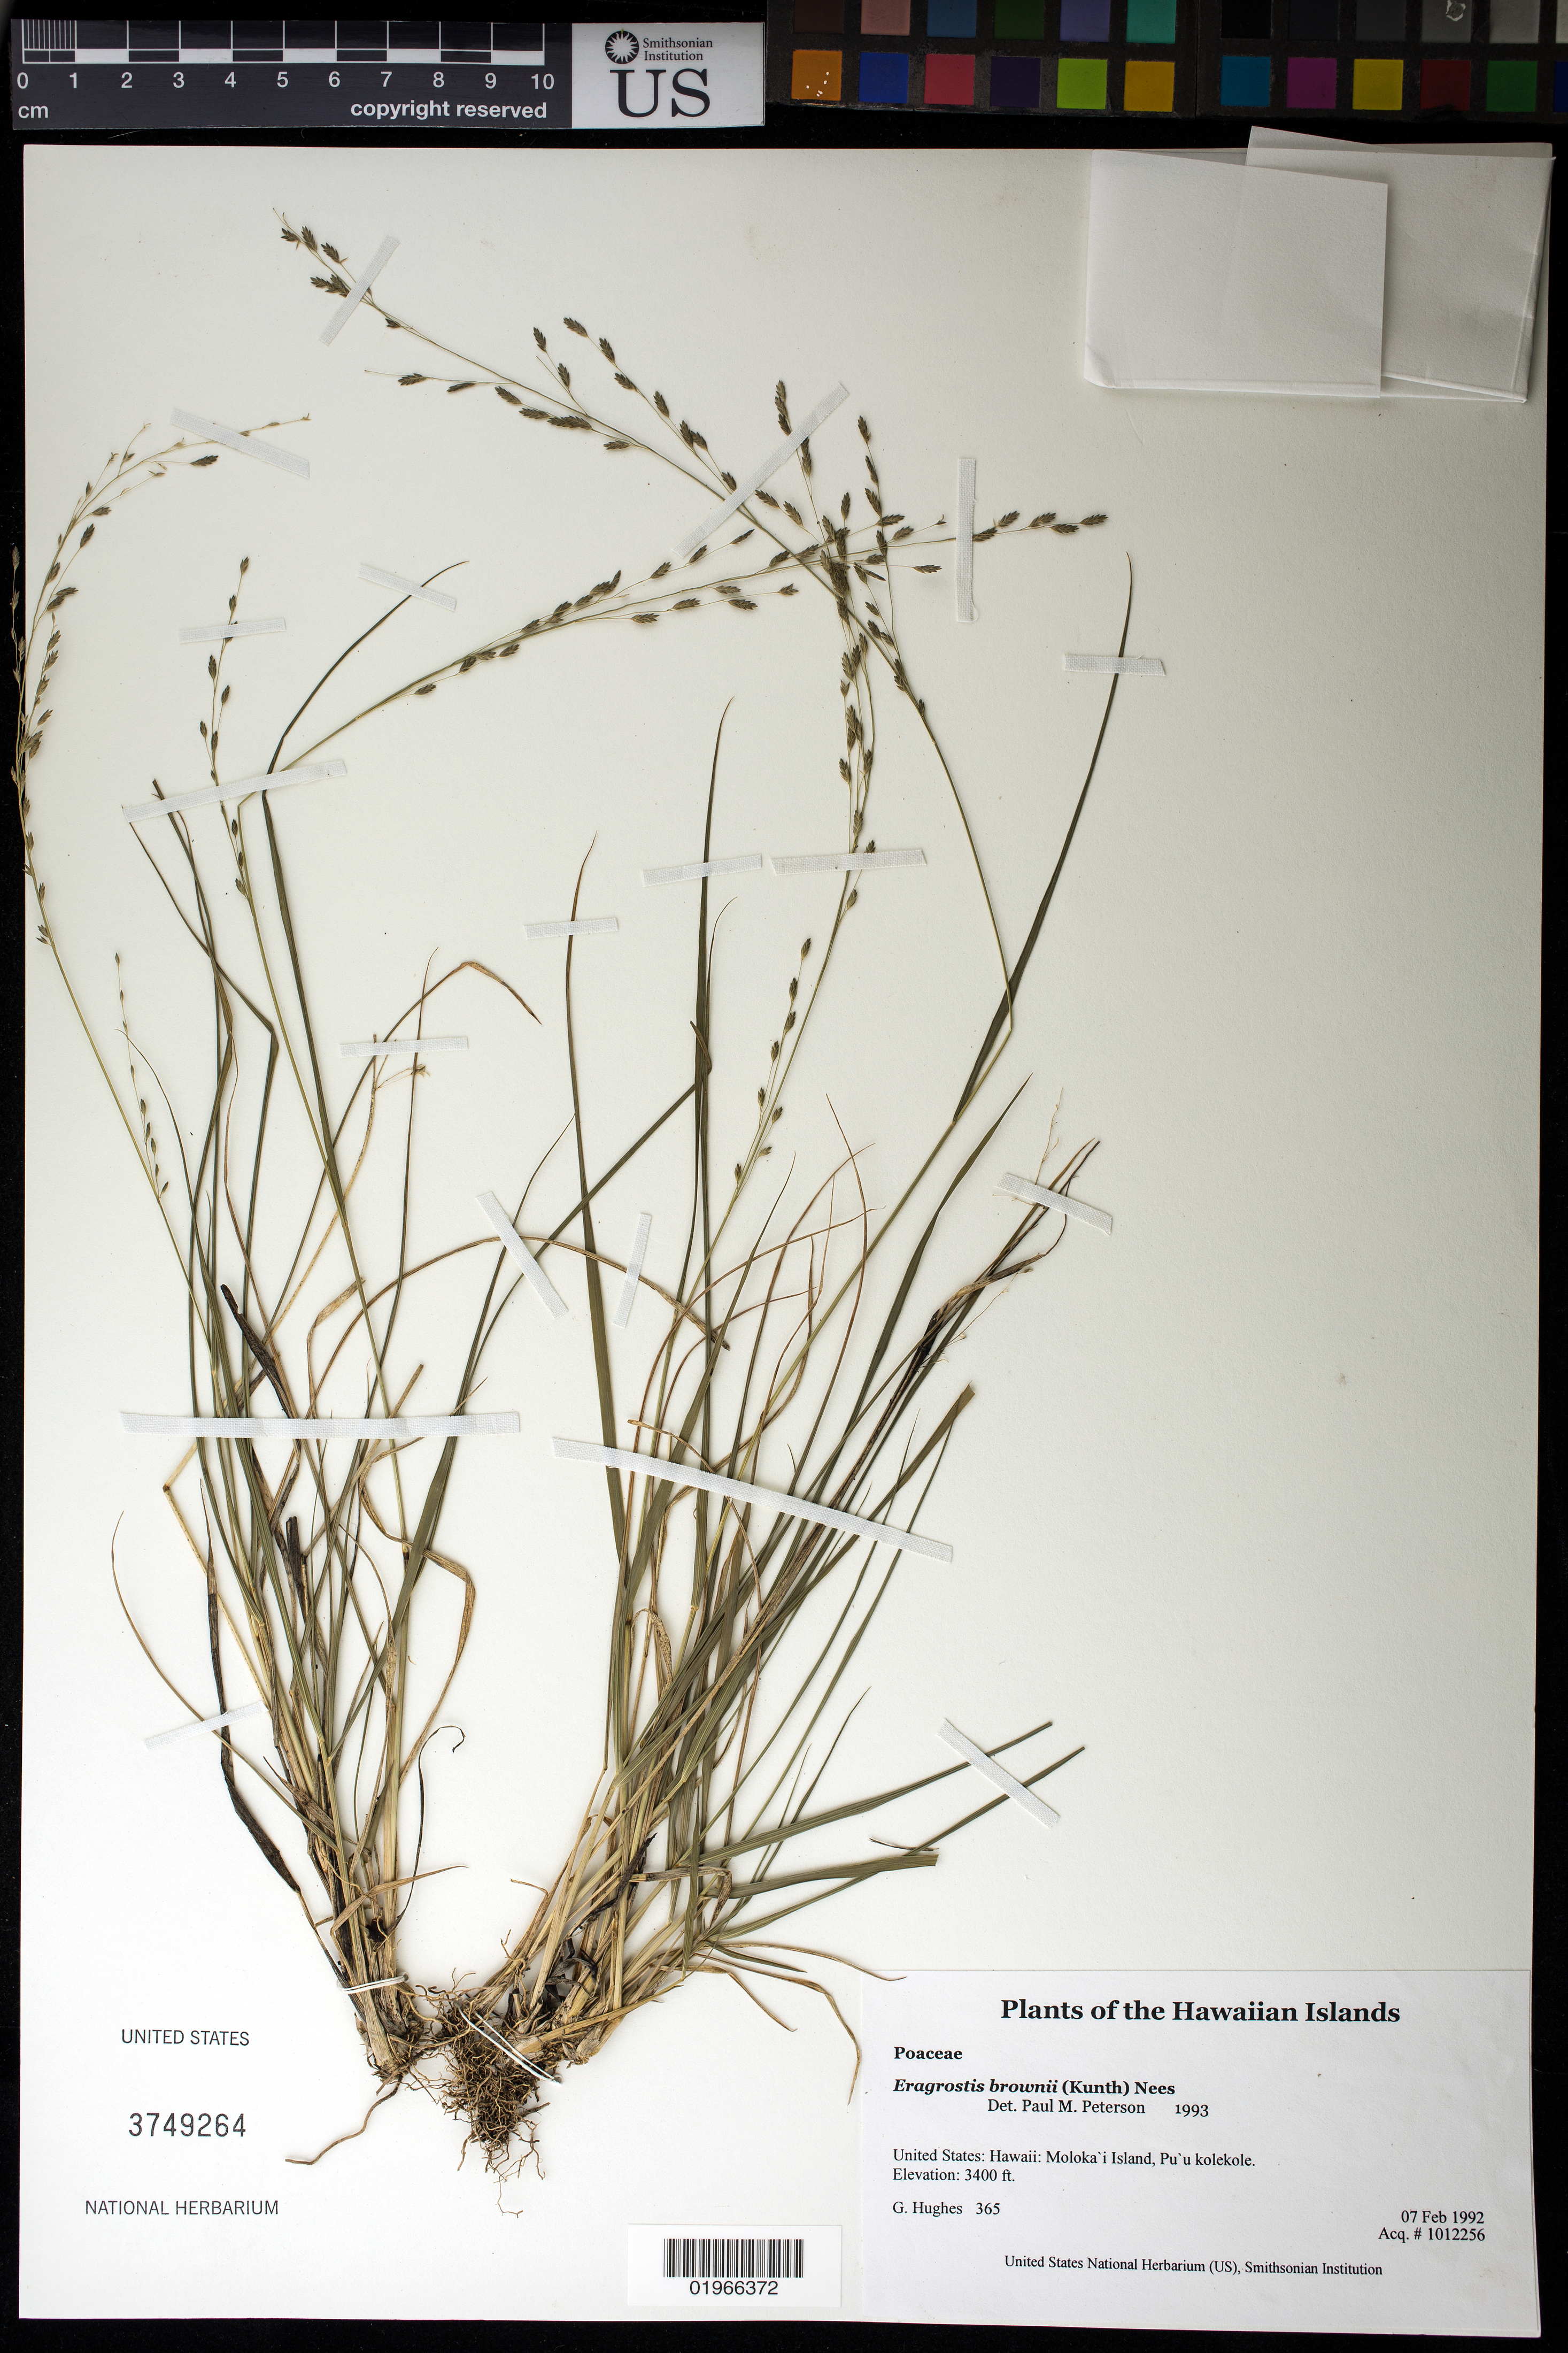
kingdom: Plantae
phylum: Tracheophyta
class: Liliopsida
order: Poales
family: Poaceae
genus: Eragrostis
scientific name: Eragrostis brownii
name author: (Kunth) Nees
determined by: Peterson, Paul M., (BOT), Smithsonian Institution - National Museum of Natural History (UNITED STATES)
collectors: G. Hughes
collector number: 365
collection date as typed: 2-7-92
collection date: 1992-02-07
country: United States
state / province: Hawaii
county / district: Maui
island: Moloka'i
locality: Pu'u kolekole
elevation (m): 1036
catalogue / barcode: US 3749264